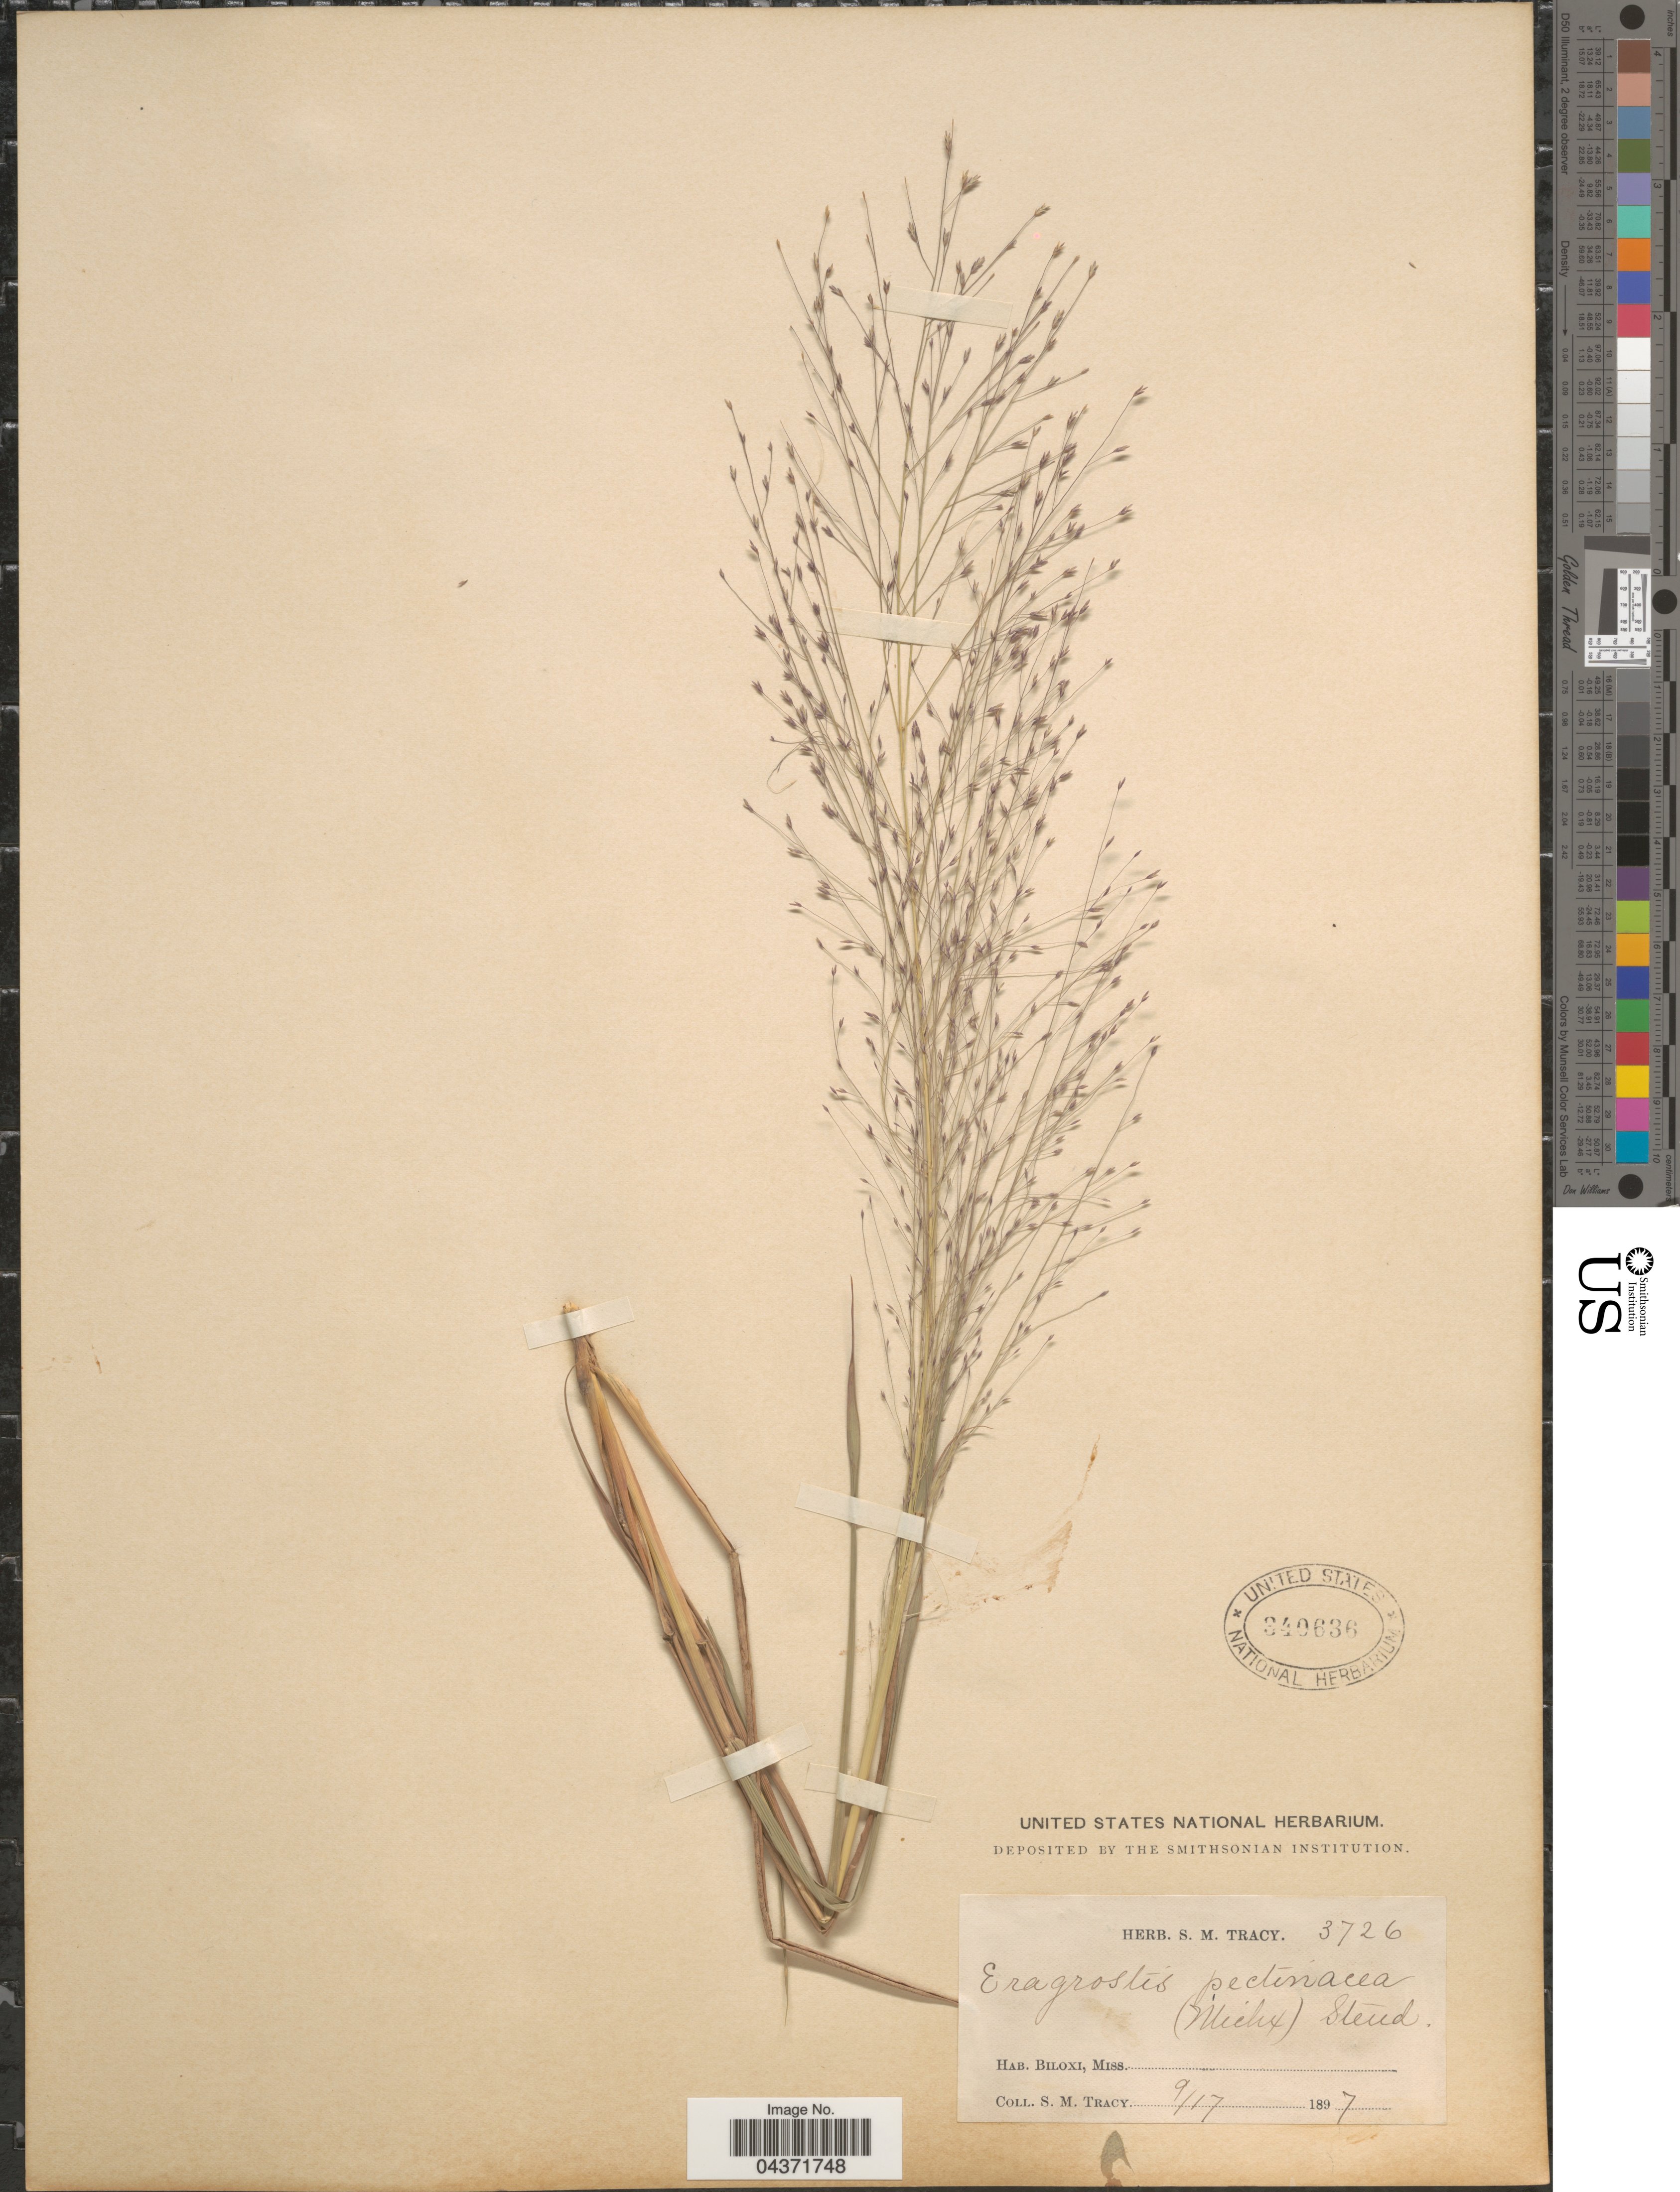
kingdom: Plantae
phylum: Tracheophyta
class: Liliopsida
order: Poales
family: Poaceae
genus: Eragrostis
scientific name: Eragrostis spectabilis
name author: (Pursh) Steud.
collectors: S. M. Tracy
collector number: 3726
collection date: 1897-09-17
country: United States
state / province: Mississippi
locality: Biloxi.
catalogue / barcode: US 340636